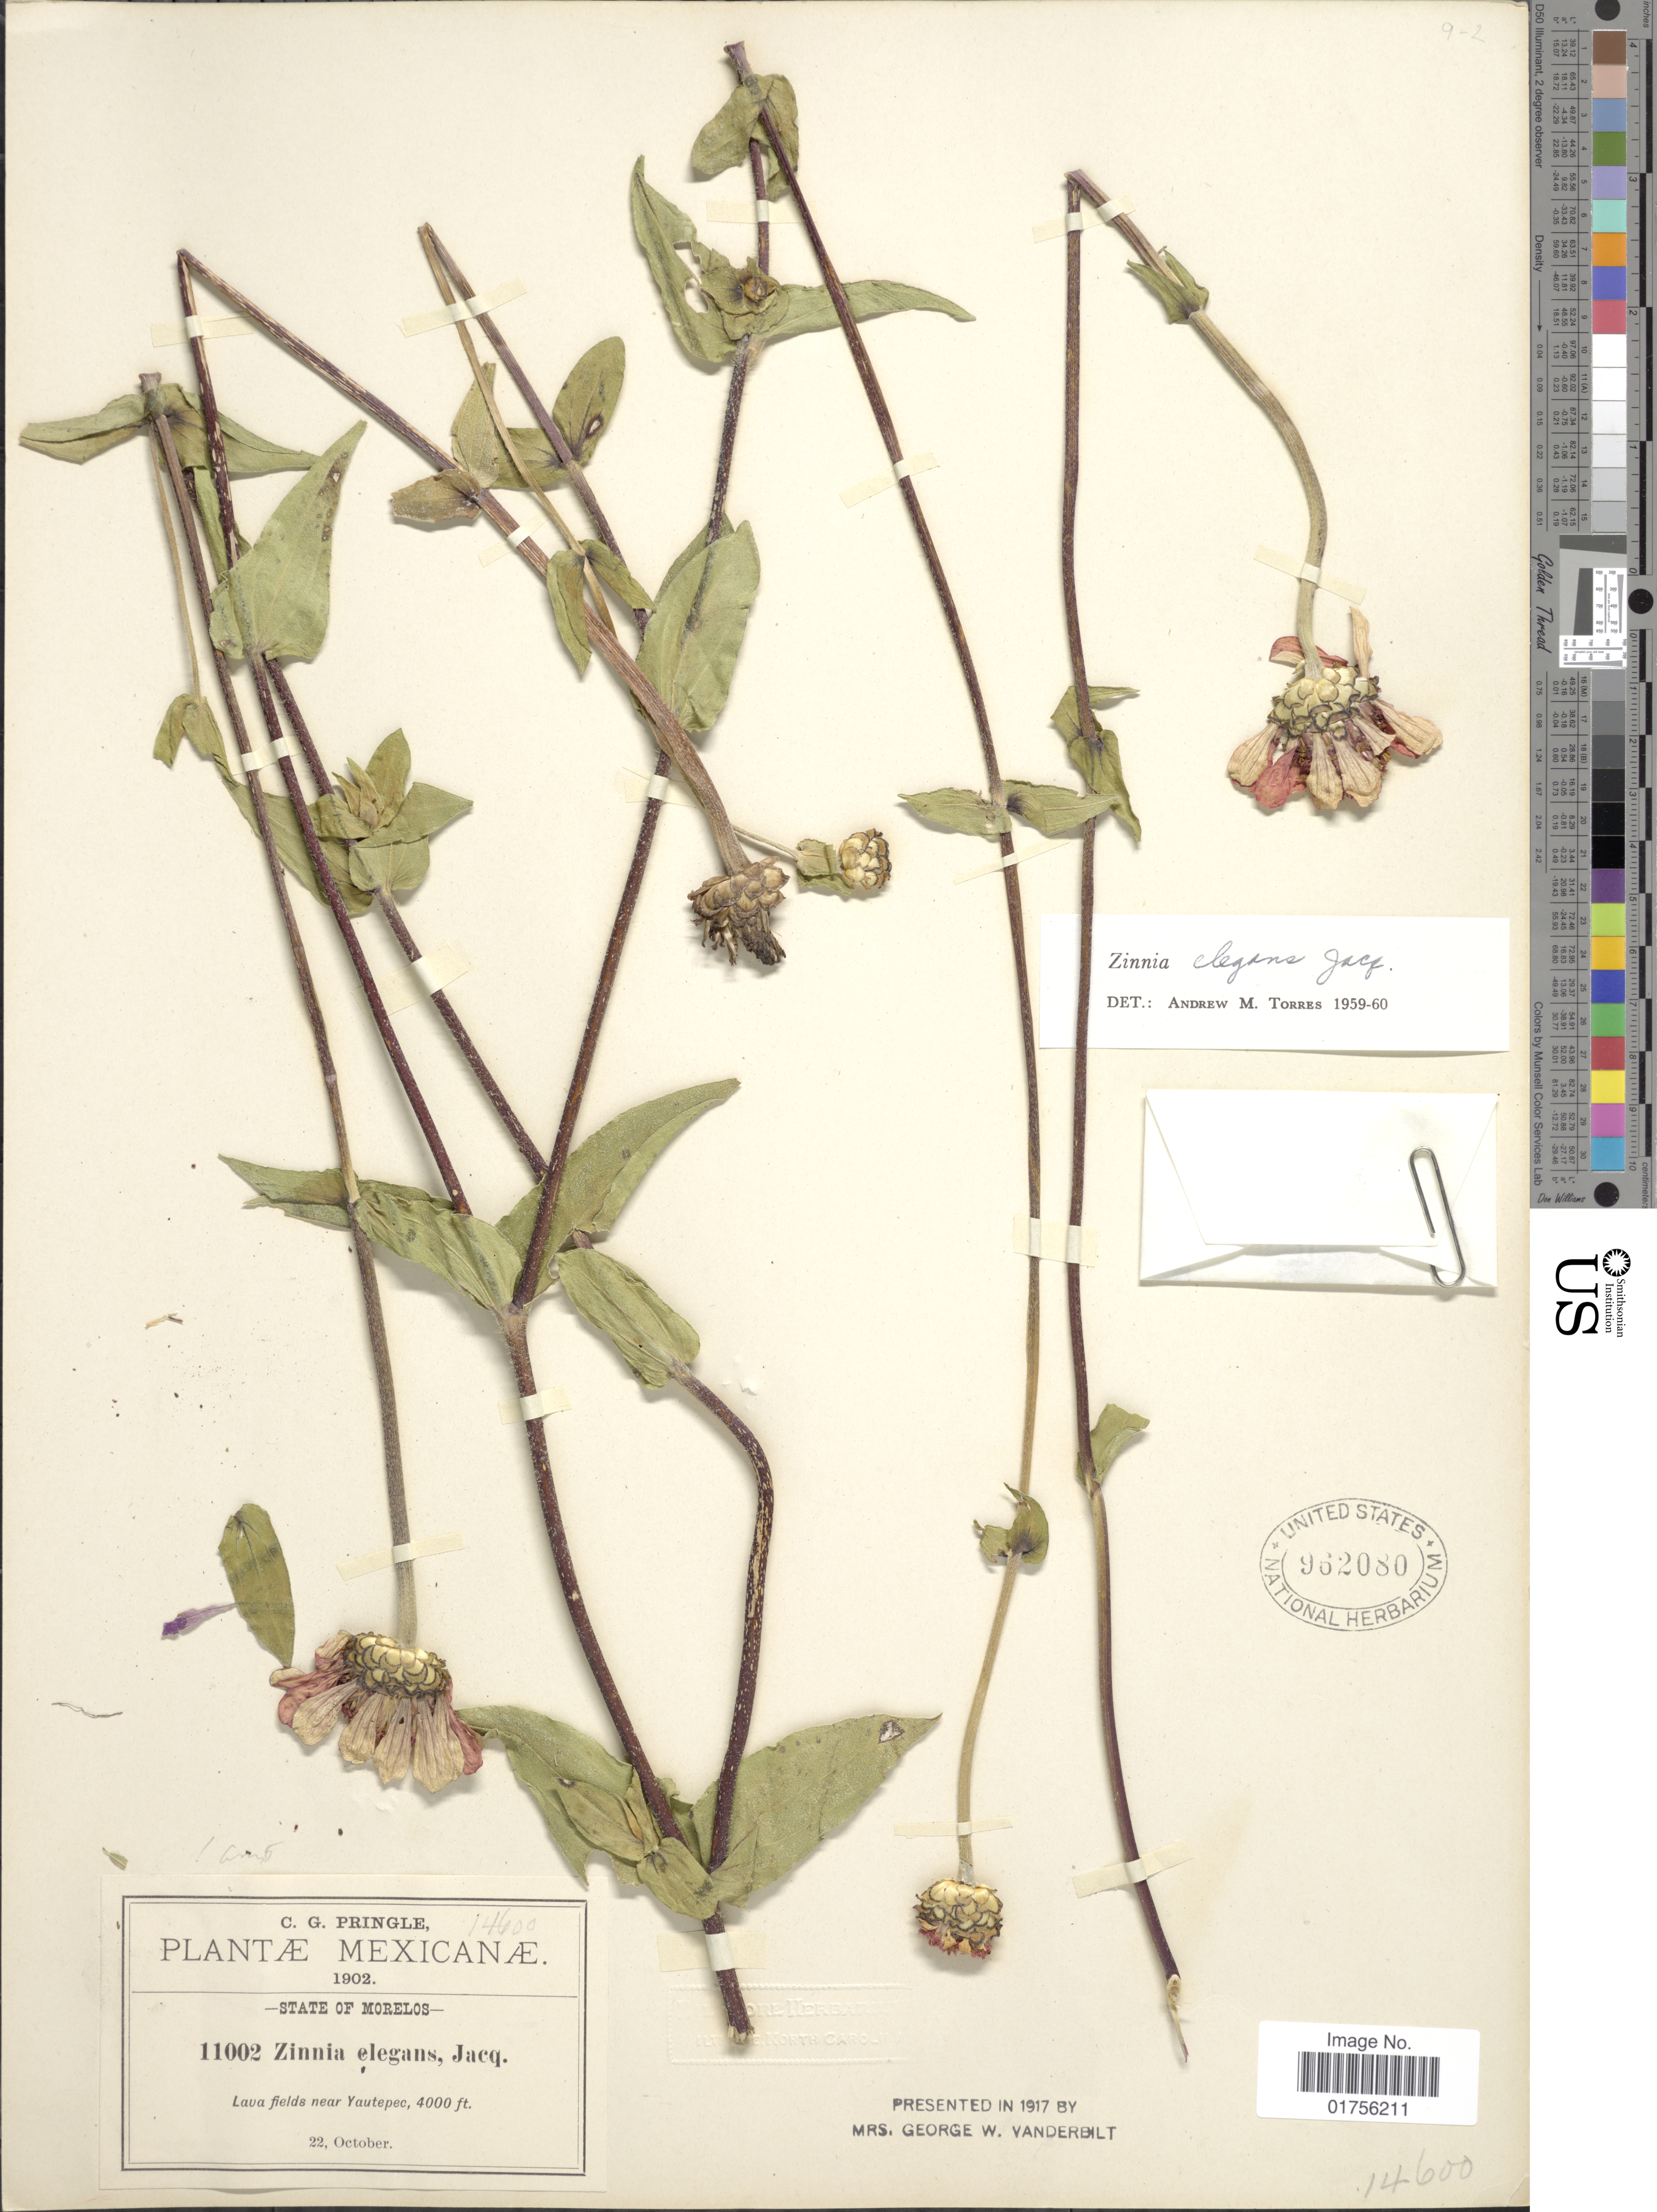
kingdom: Plantae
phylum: Tracheophyta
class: Magnoliopsida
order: Asterales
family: Asteraceae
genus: Zinnia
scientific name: Zinnia elegans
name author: Jacq.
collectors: C. G. Pringle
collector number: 11002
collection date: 1902-10-22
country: Mexico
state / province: Morelos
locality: State of Morelos, lava fields near Yautepec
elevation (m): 1219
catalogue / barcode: US 962080